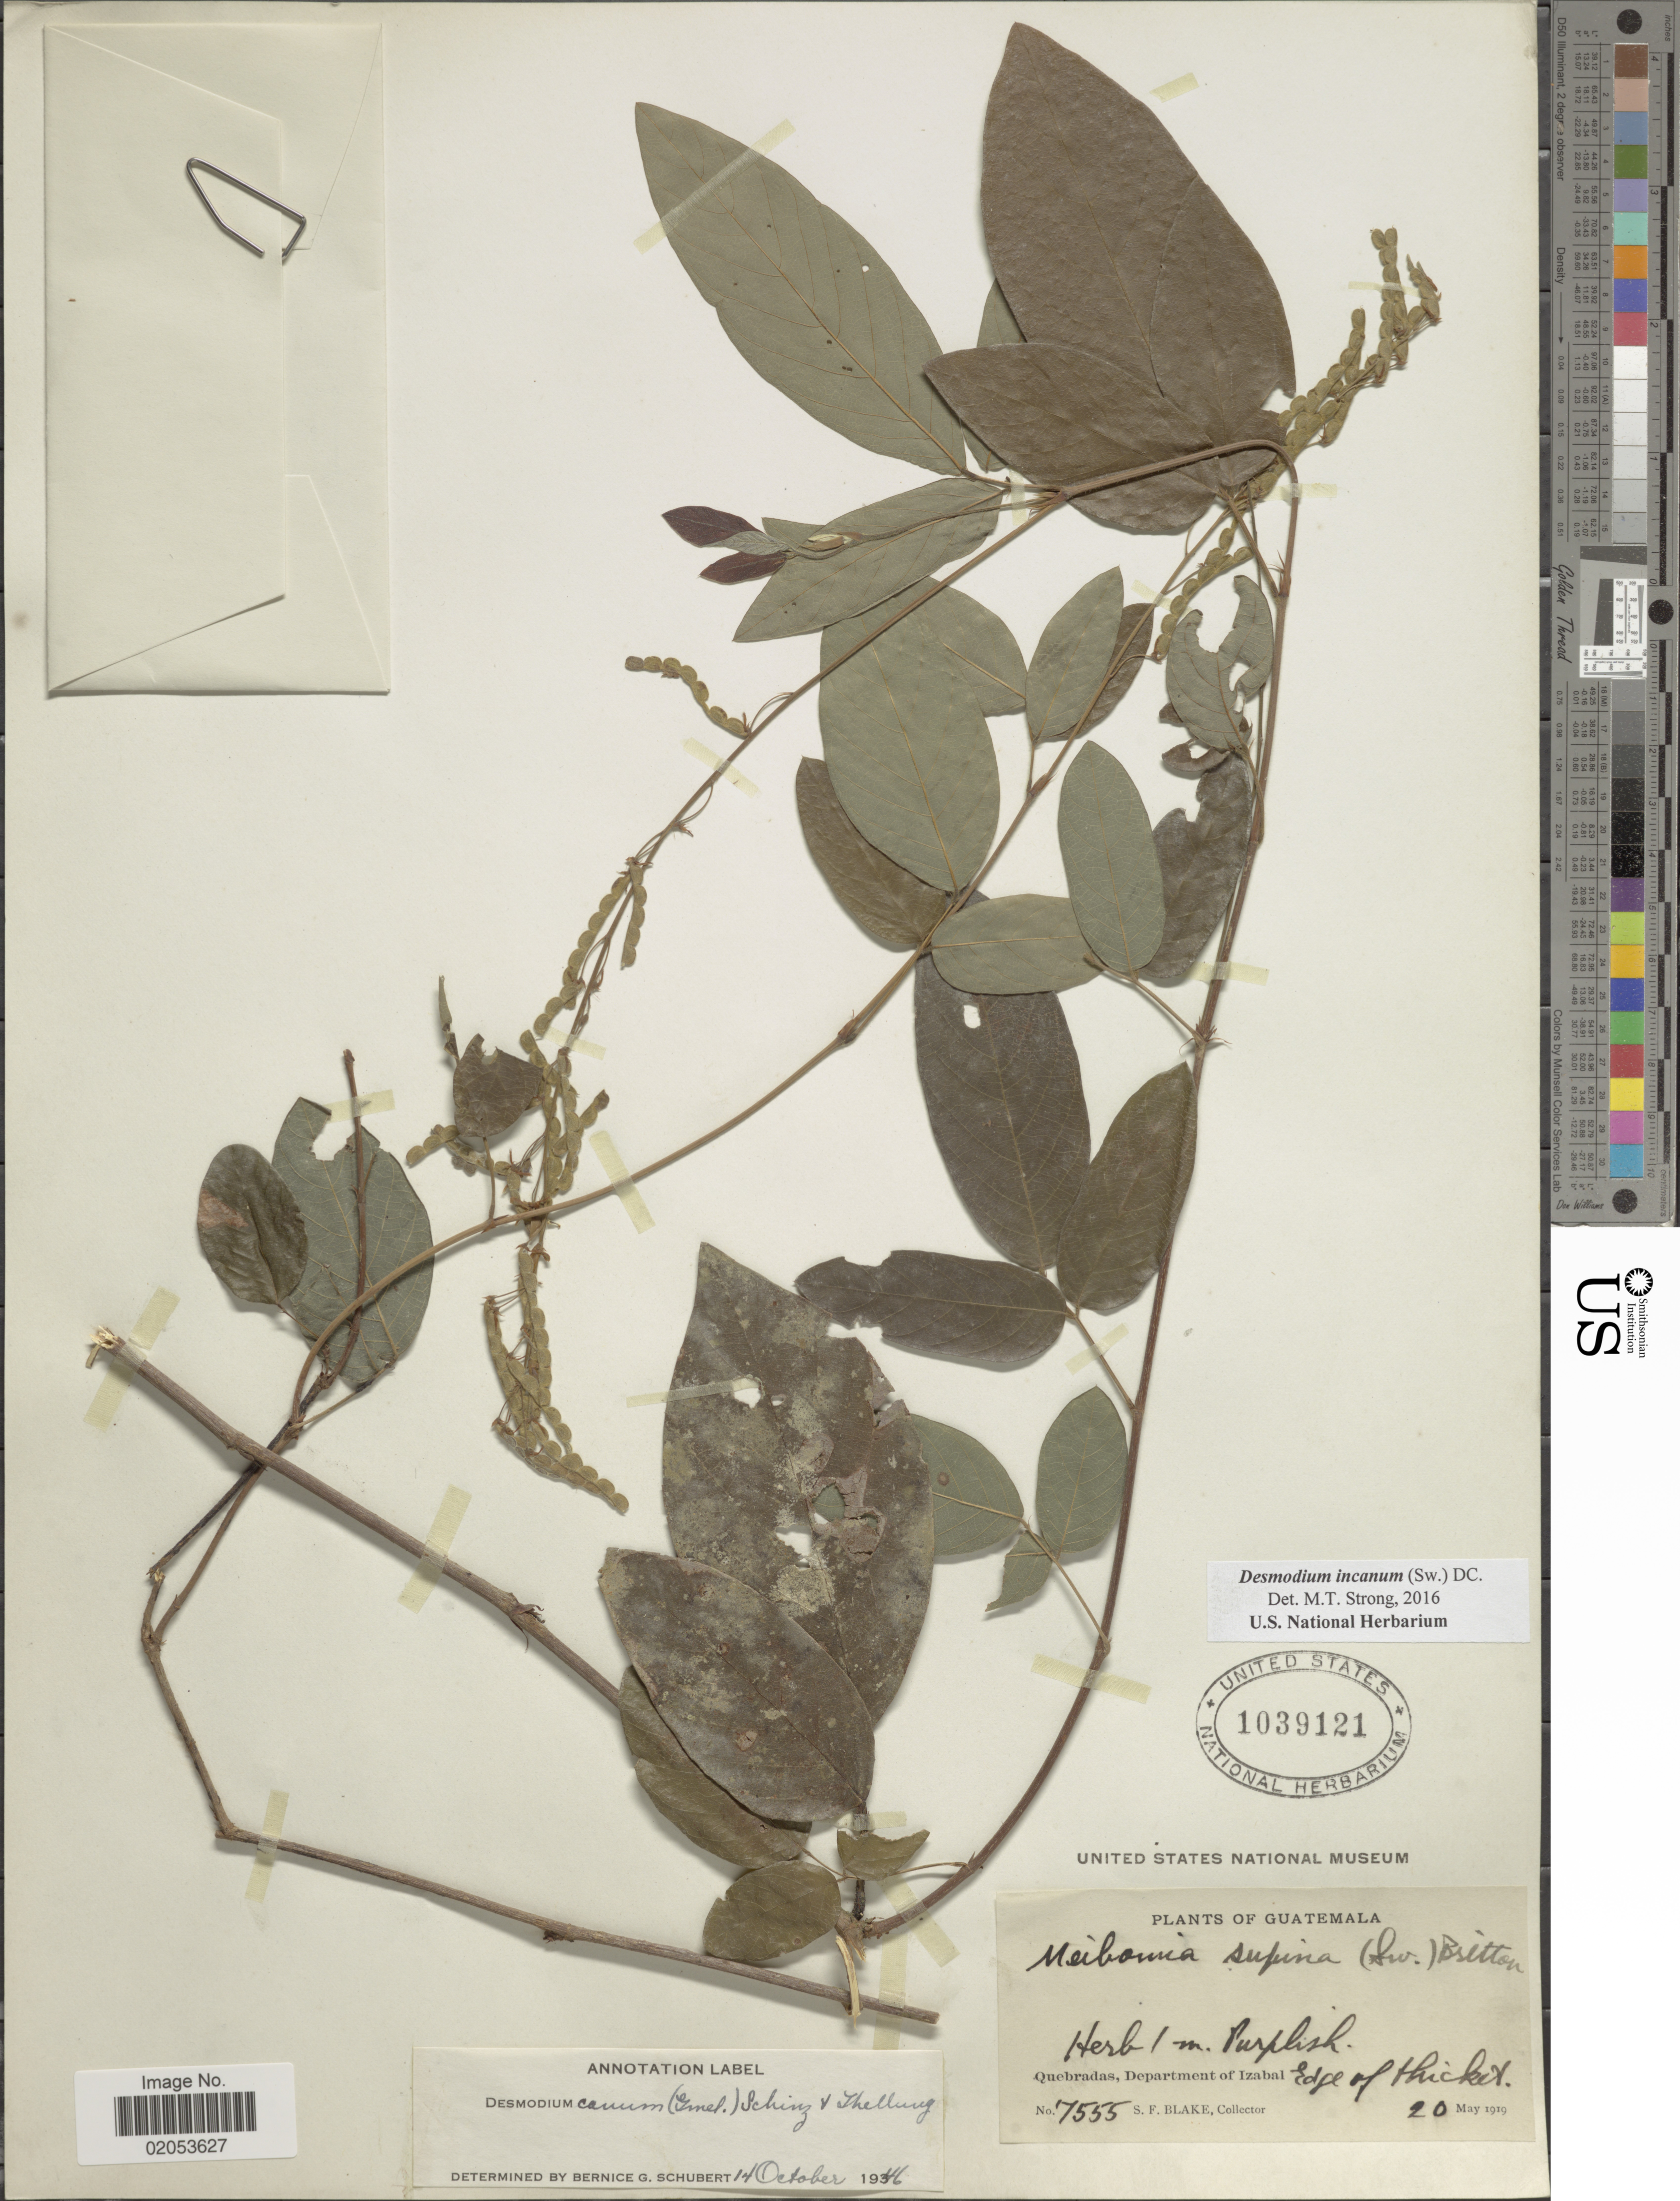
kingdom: Plantae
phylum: Tracheophyta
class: Magnoliopsida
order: Fabales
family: Fabaceae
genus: Desmodium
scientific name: Desmodium incanum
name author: (Sw.) DC.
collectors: S. Blake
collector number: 7555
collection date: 1919-05-20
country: Guatemala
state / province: Izabal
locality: Quebradas, edge of thicket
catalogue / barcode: US 1039121